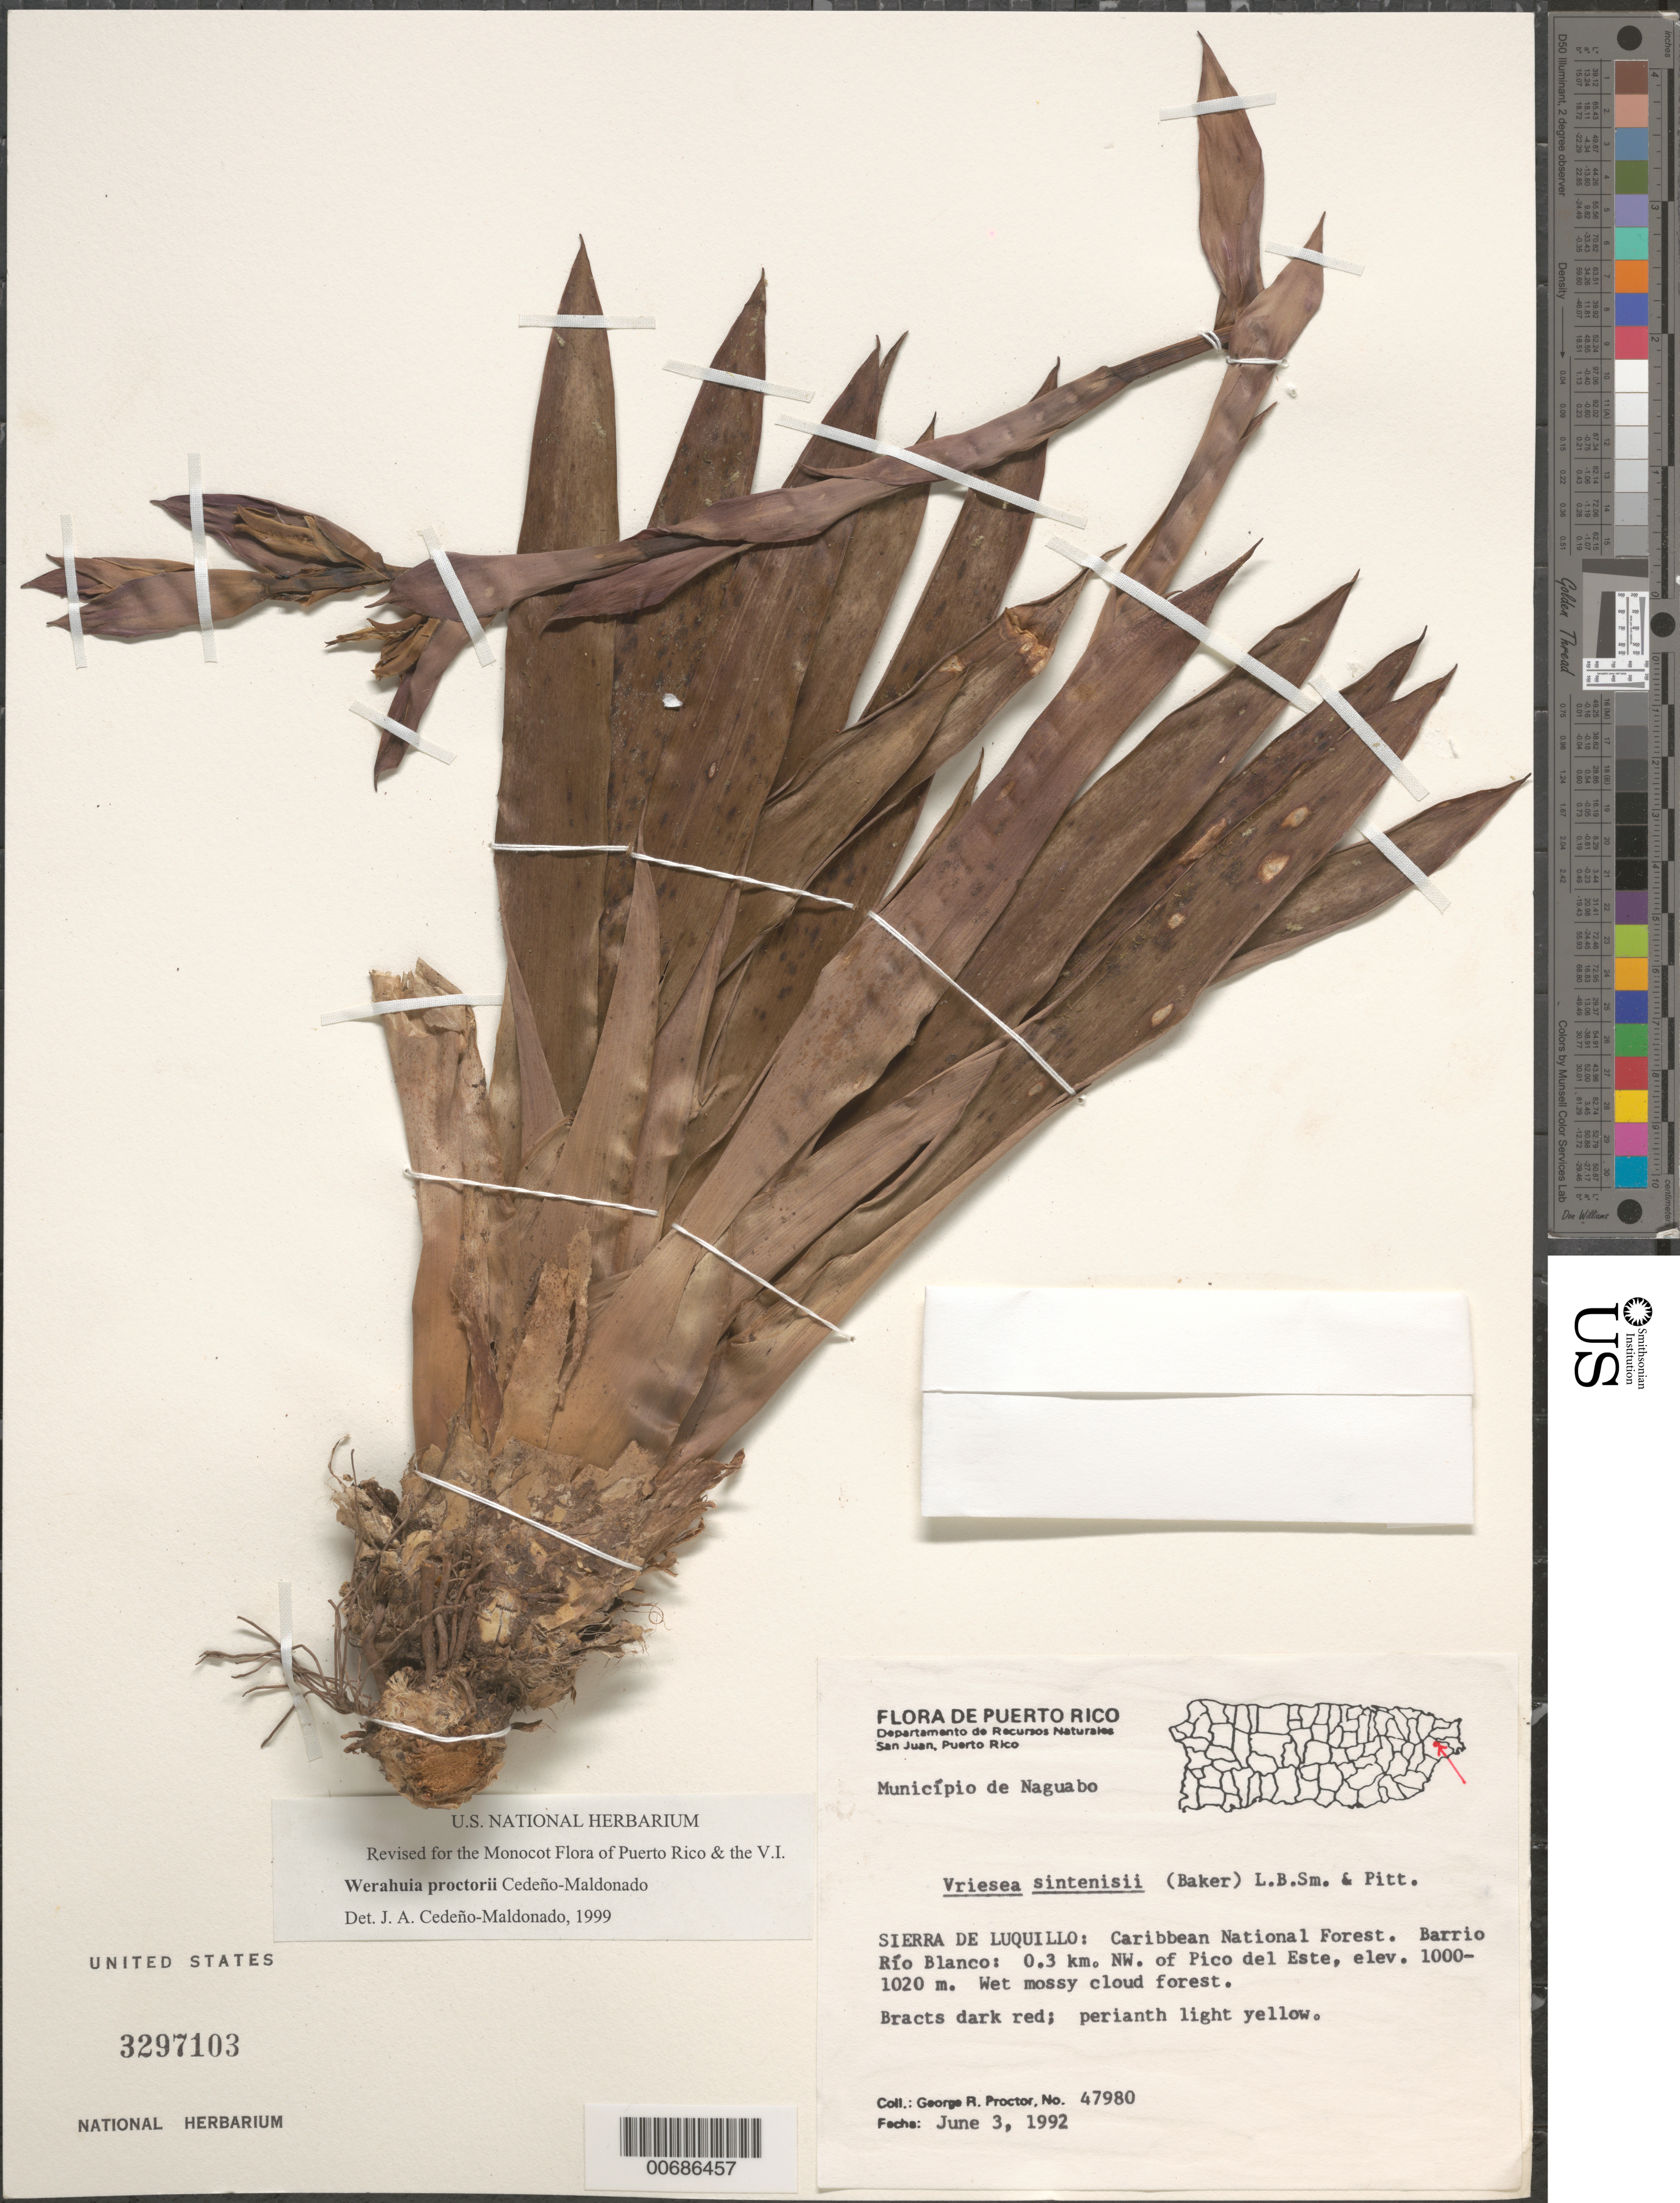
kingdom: Plantae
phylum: Tracheophyta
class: Liliopsida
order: Poales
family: Bromeliaceae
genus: Werauhia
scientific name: Werauhia proctorii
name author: Cedeño-Mald.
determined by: Cedeño-Maldonado, J. A.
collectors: G. R. Proctor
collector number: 47980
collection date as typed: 03 Jun 1992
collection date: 1992-06-03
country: Puerto Rico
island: Greater Antilles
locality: Município de Naguabo; Sierra de Luquillo: Caribbean Natl. Forest. Barrio Río Blanco: 0.3 km NW of Pico del Este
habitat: Wet mossy cloud forest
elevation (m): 1000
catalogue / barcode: US 3297103